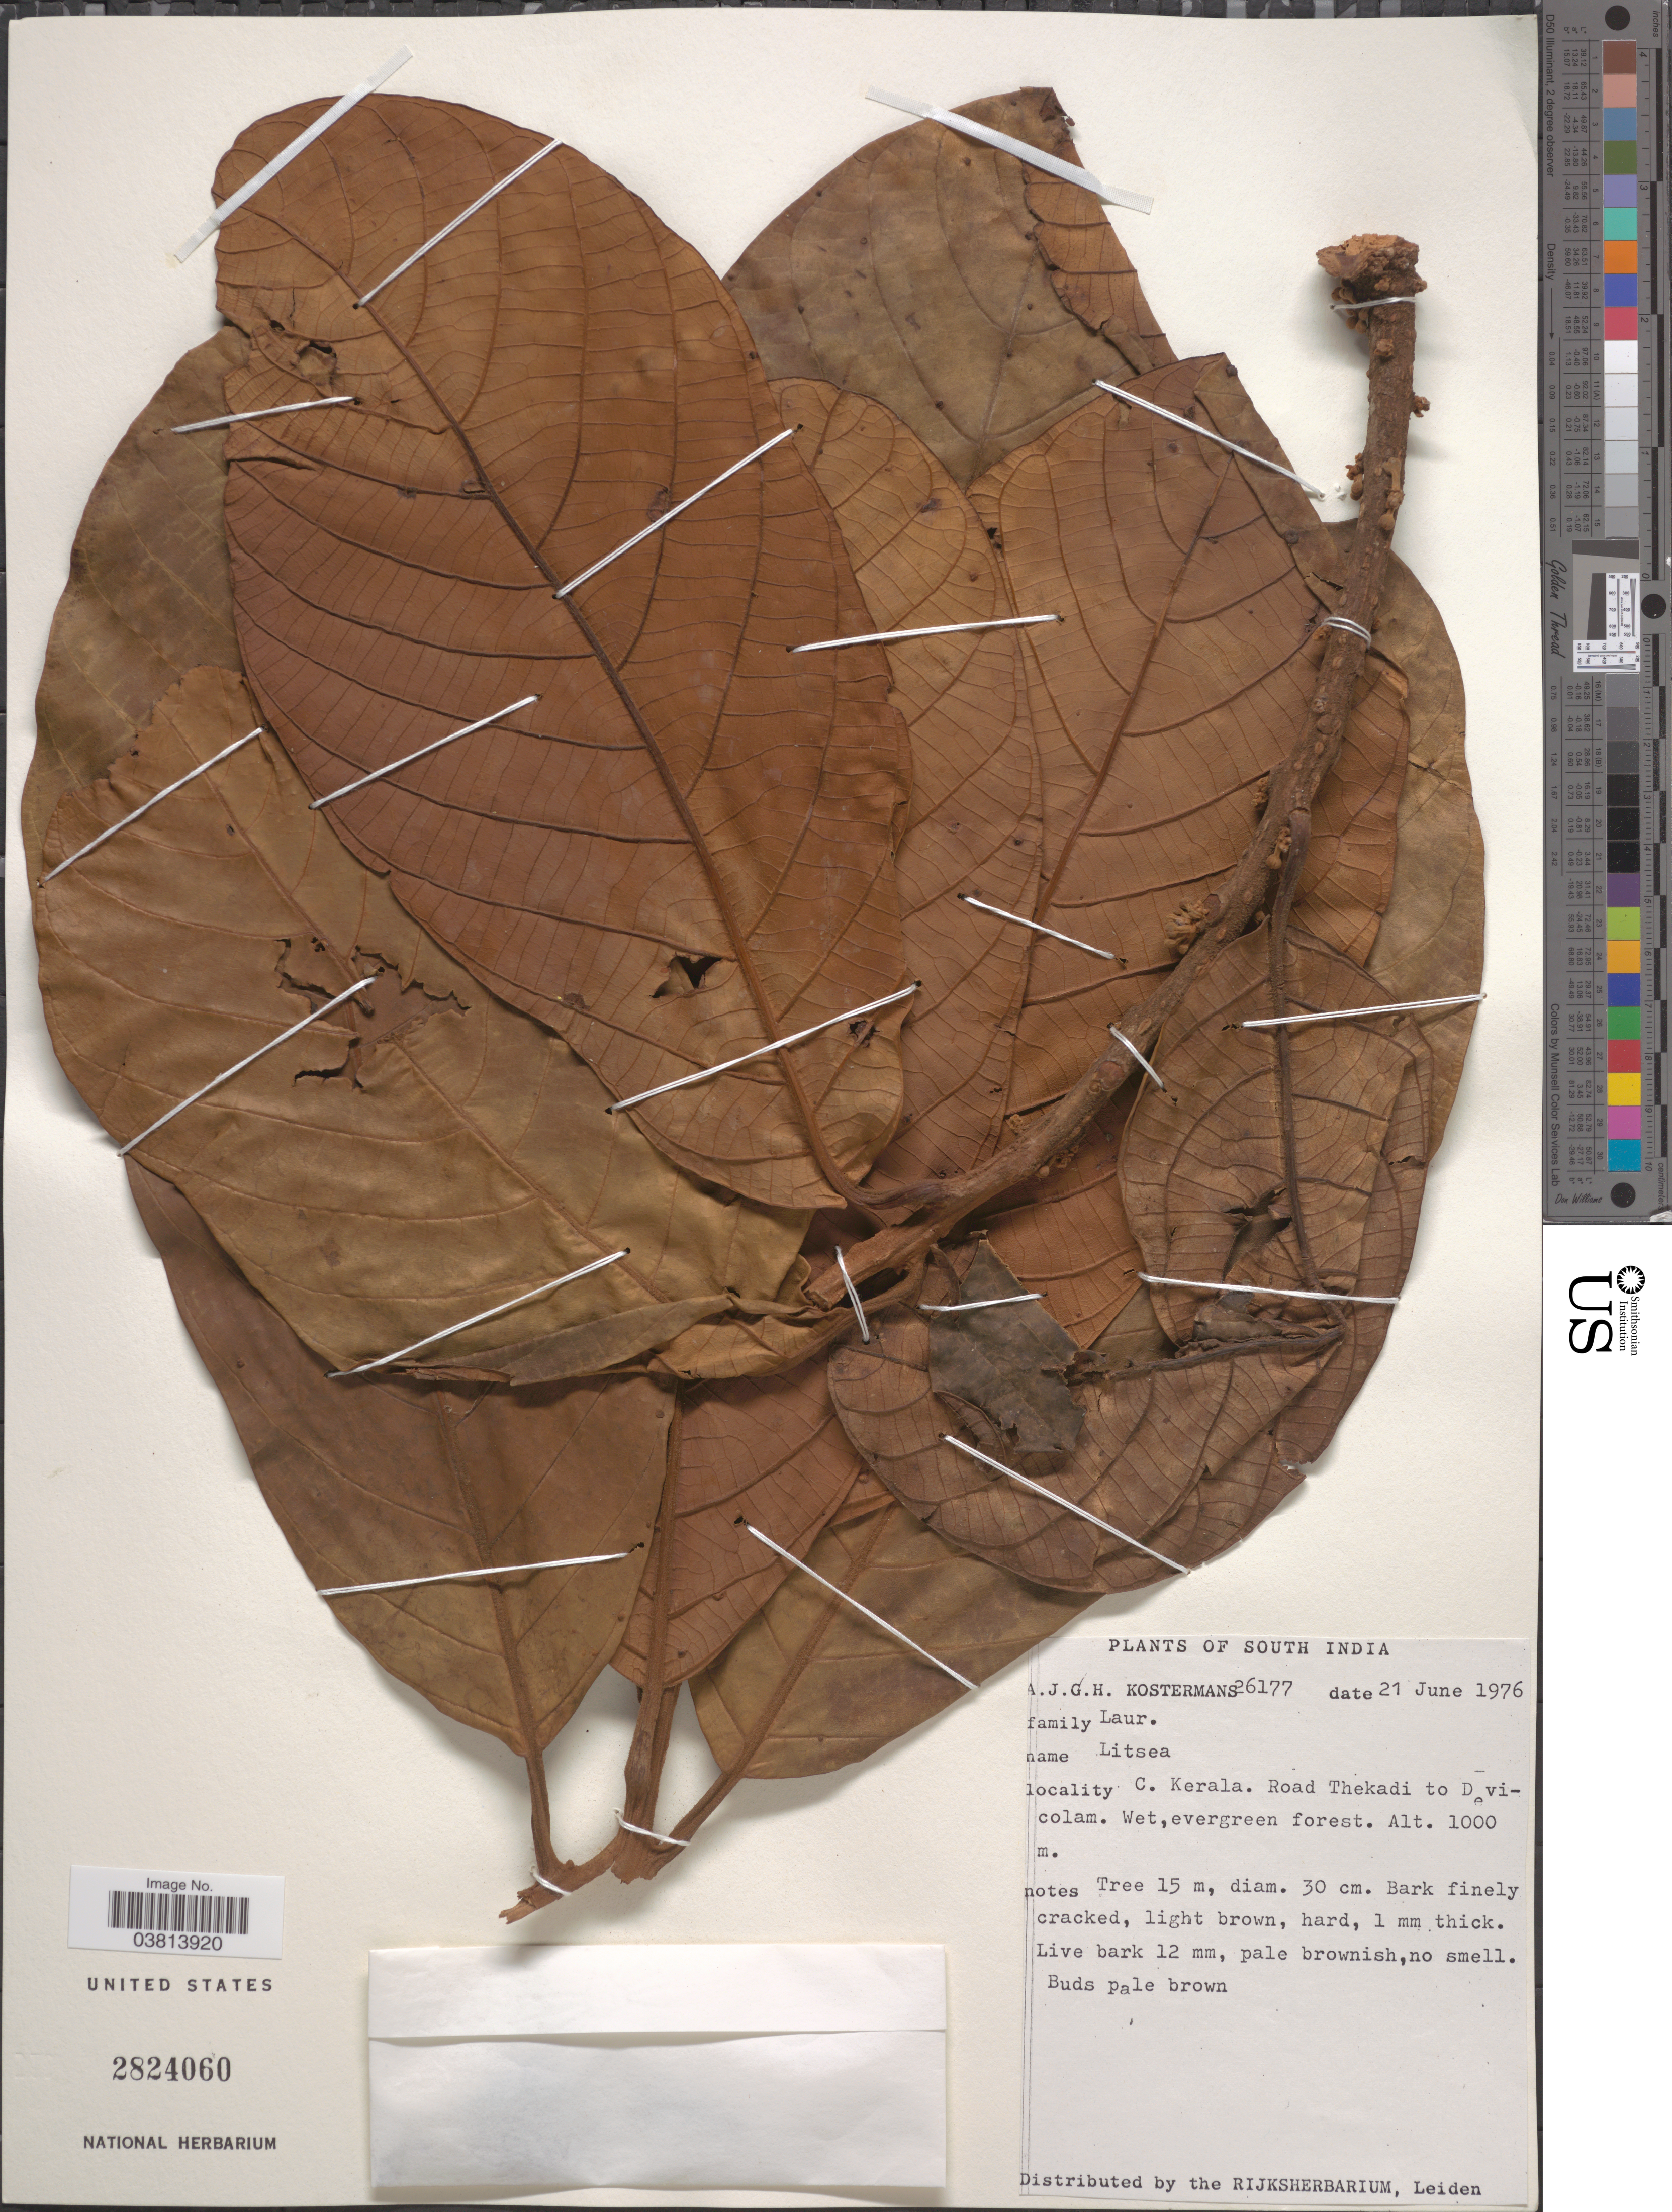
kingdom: Plantae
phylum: Tracheophyta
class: Magnoliopsida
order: Laurales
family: Lauraceae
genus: Litsea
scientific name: Litsea sp.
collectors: A. J. G. Kostermans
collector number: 26177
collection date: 1976-06-21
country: India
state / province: Kerala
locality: South India. C. Kerala. Road Thekadi to Devicolam.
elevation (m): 1000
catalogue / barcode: US 2824060